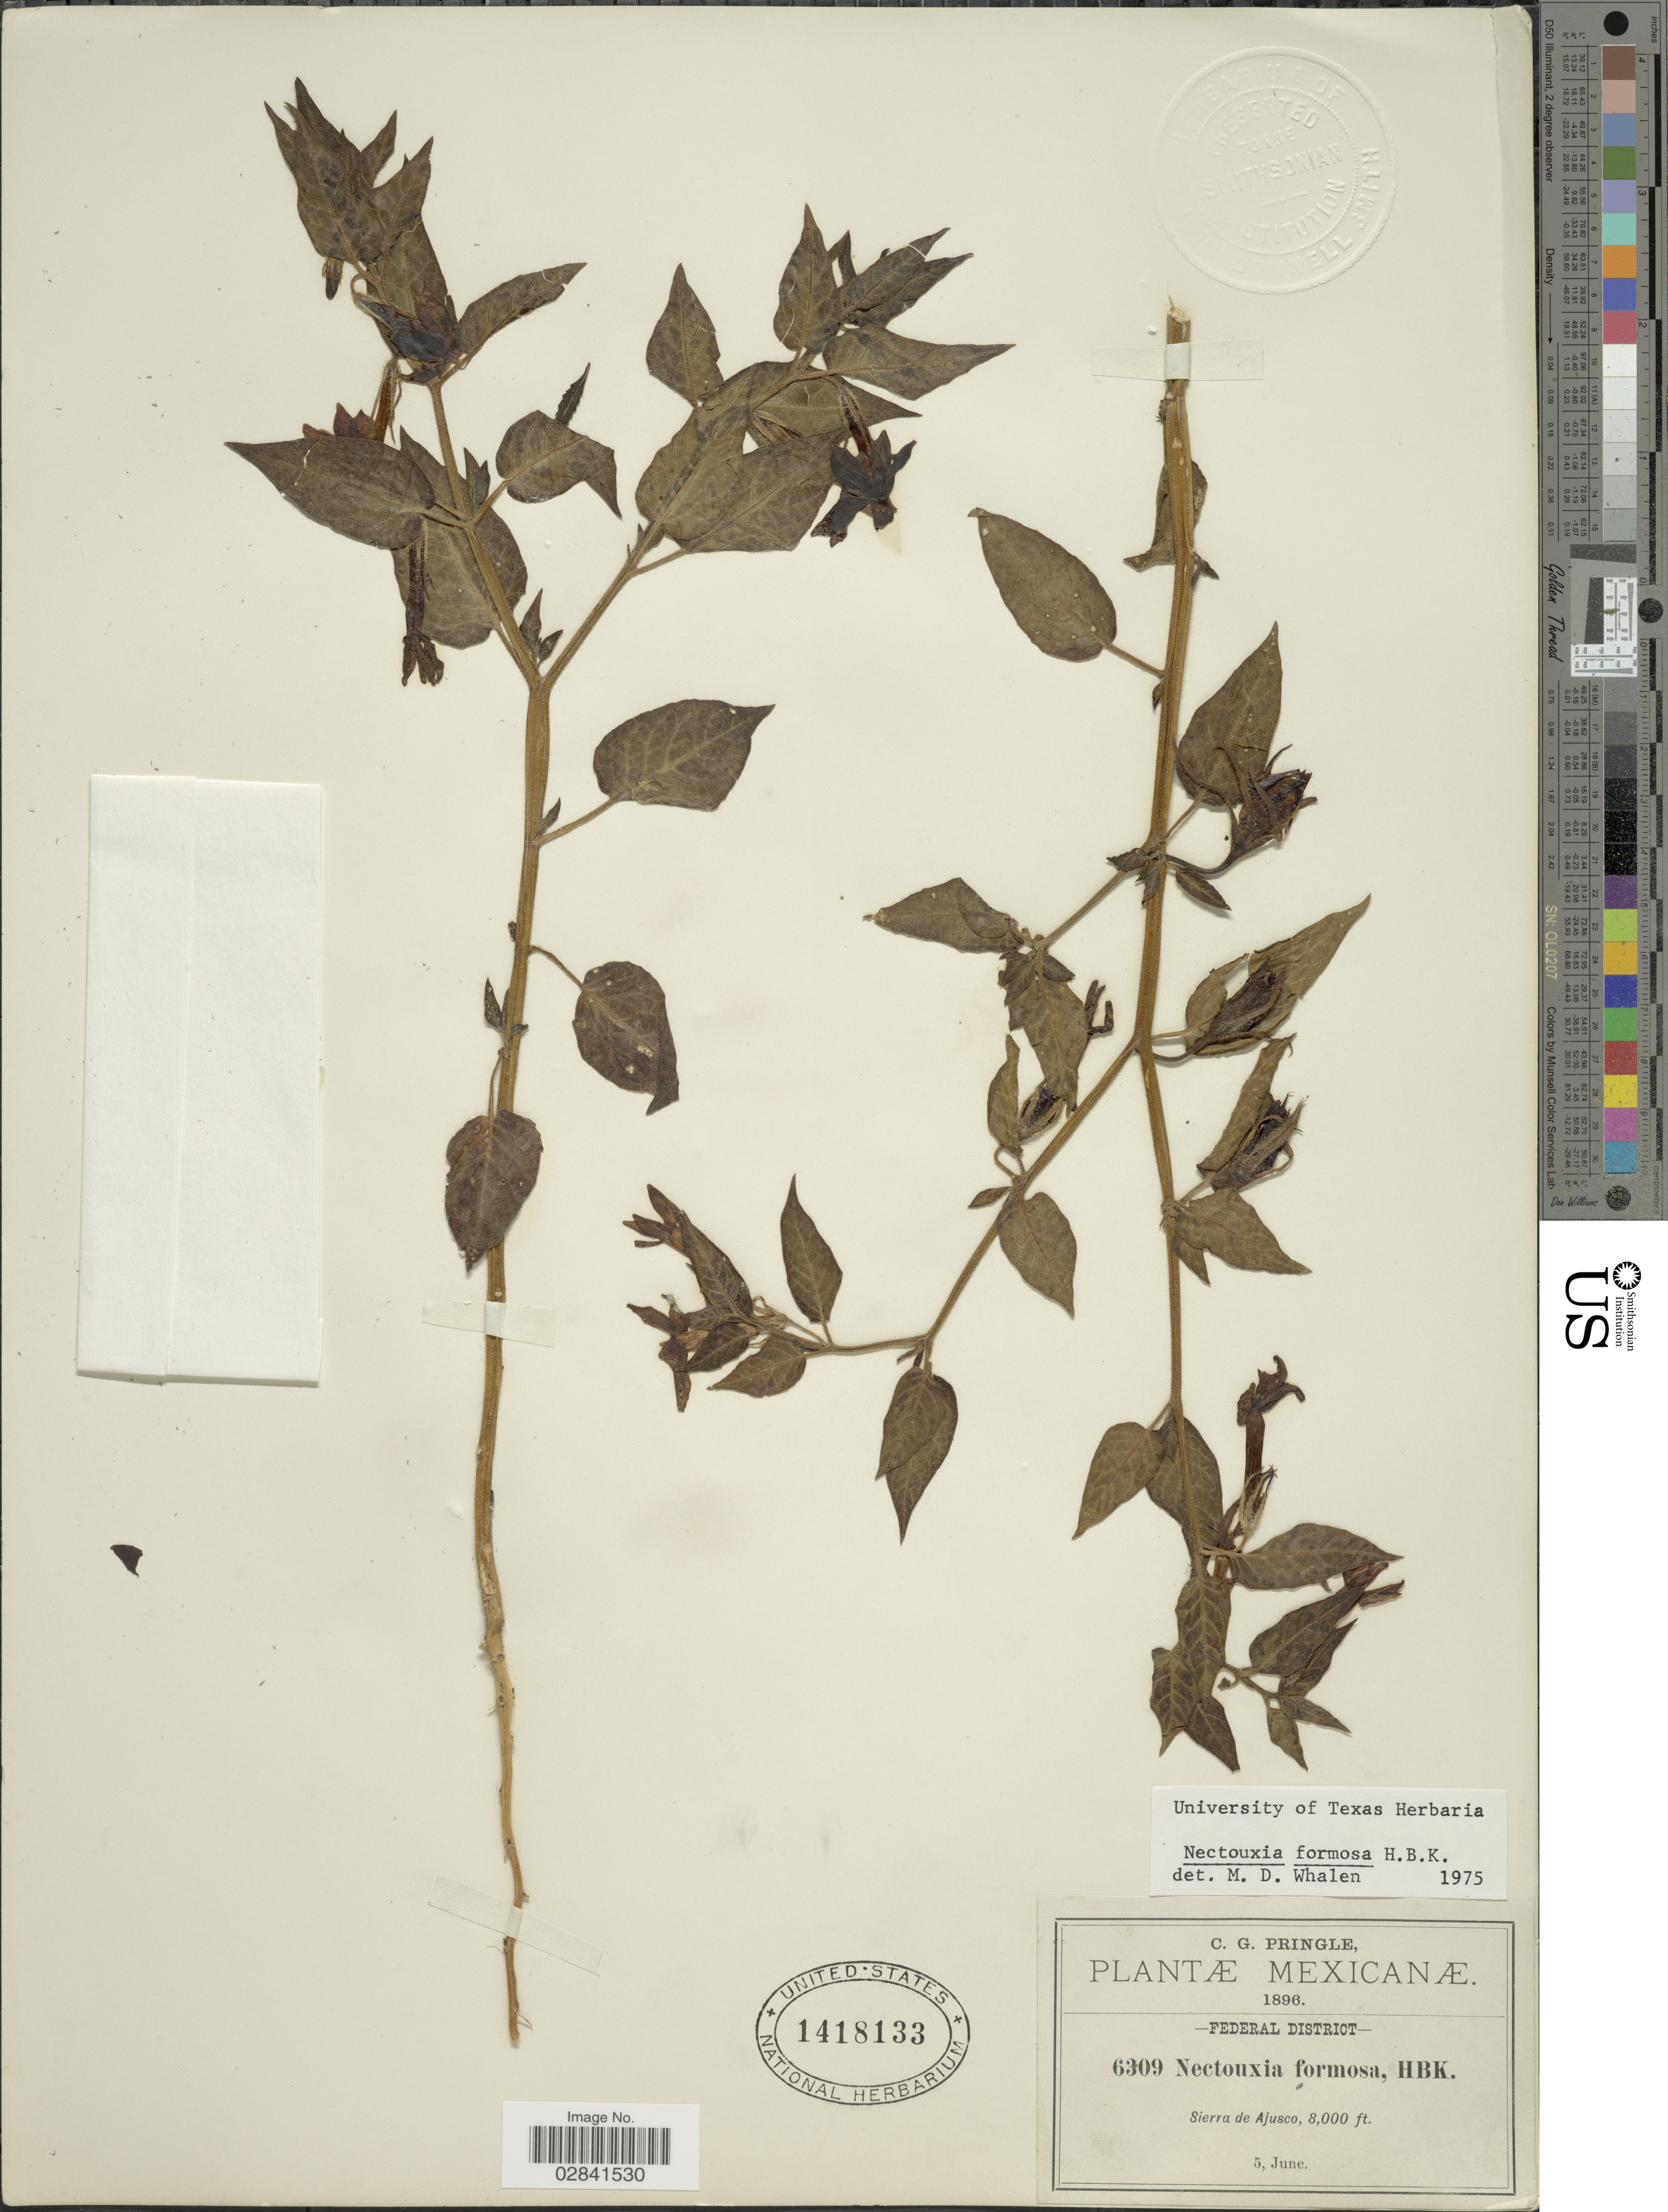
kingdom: Plantae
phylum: Tracheophyta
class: Magnoliopsida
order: Solanales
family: Solanaceae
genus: Nectouxia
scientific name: Nectouxia formosa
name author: Kunth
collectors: C. G. Pringle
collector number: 6309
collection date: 1896-06-05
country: Mexico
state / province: Distrito Federal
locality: Federal District. Sierra de Ajusco.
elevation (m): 2438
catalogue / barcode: US 1418133